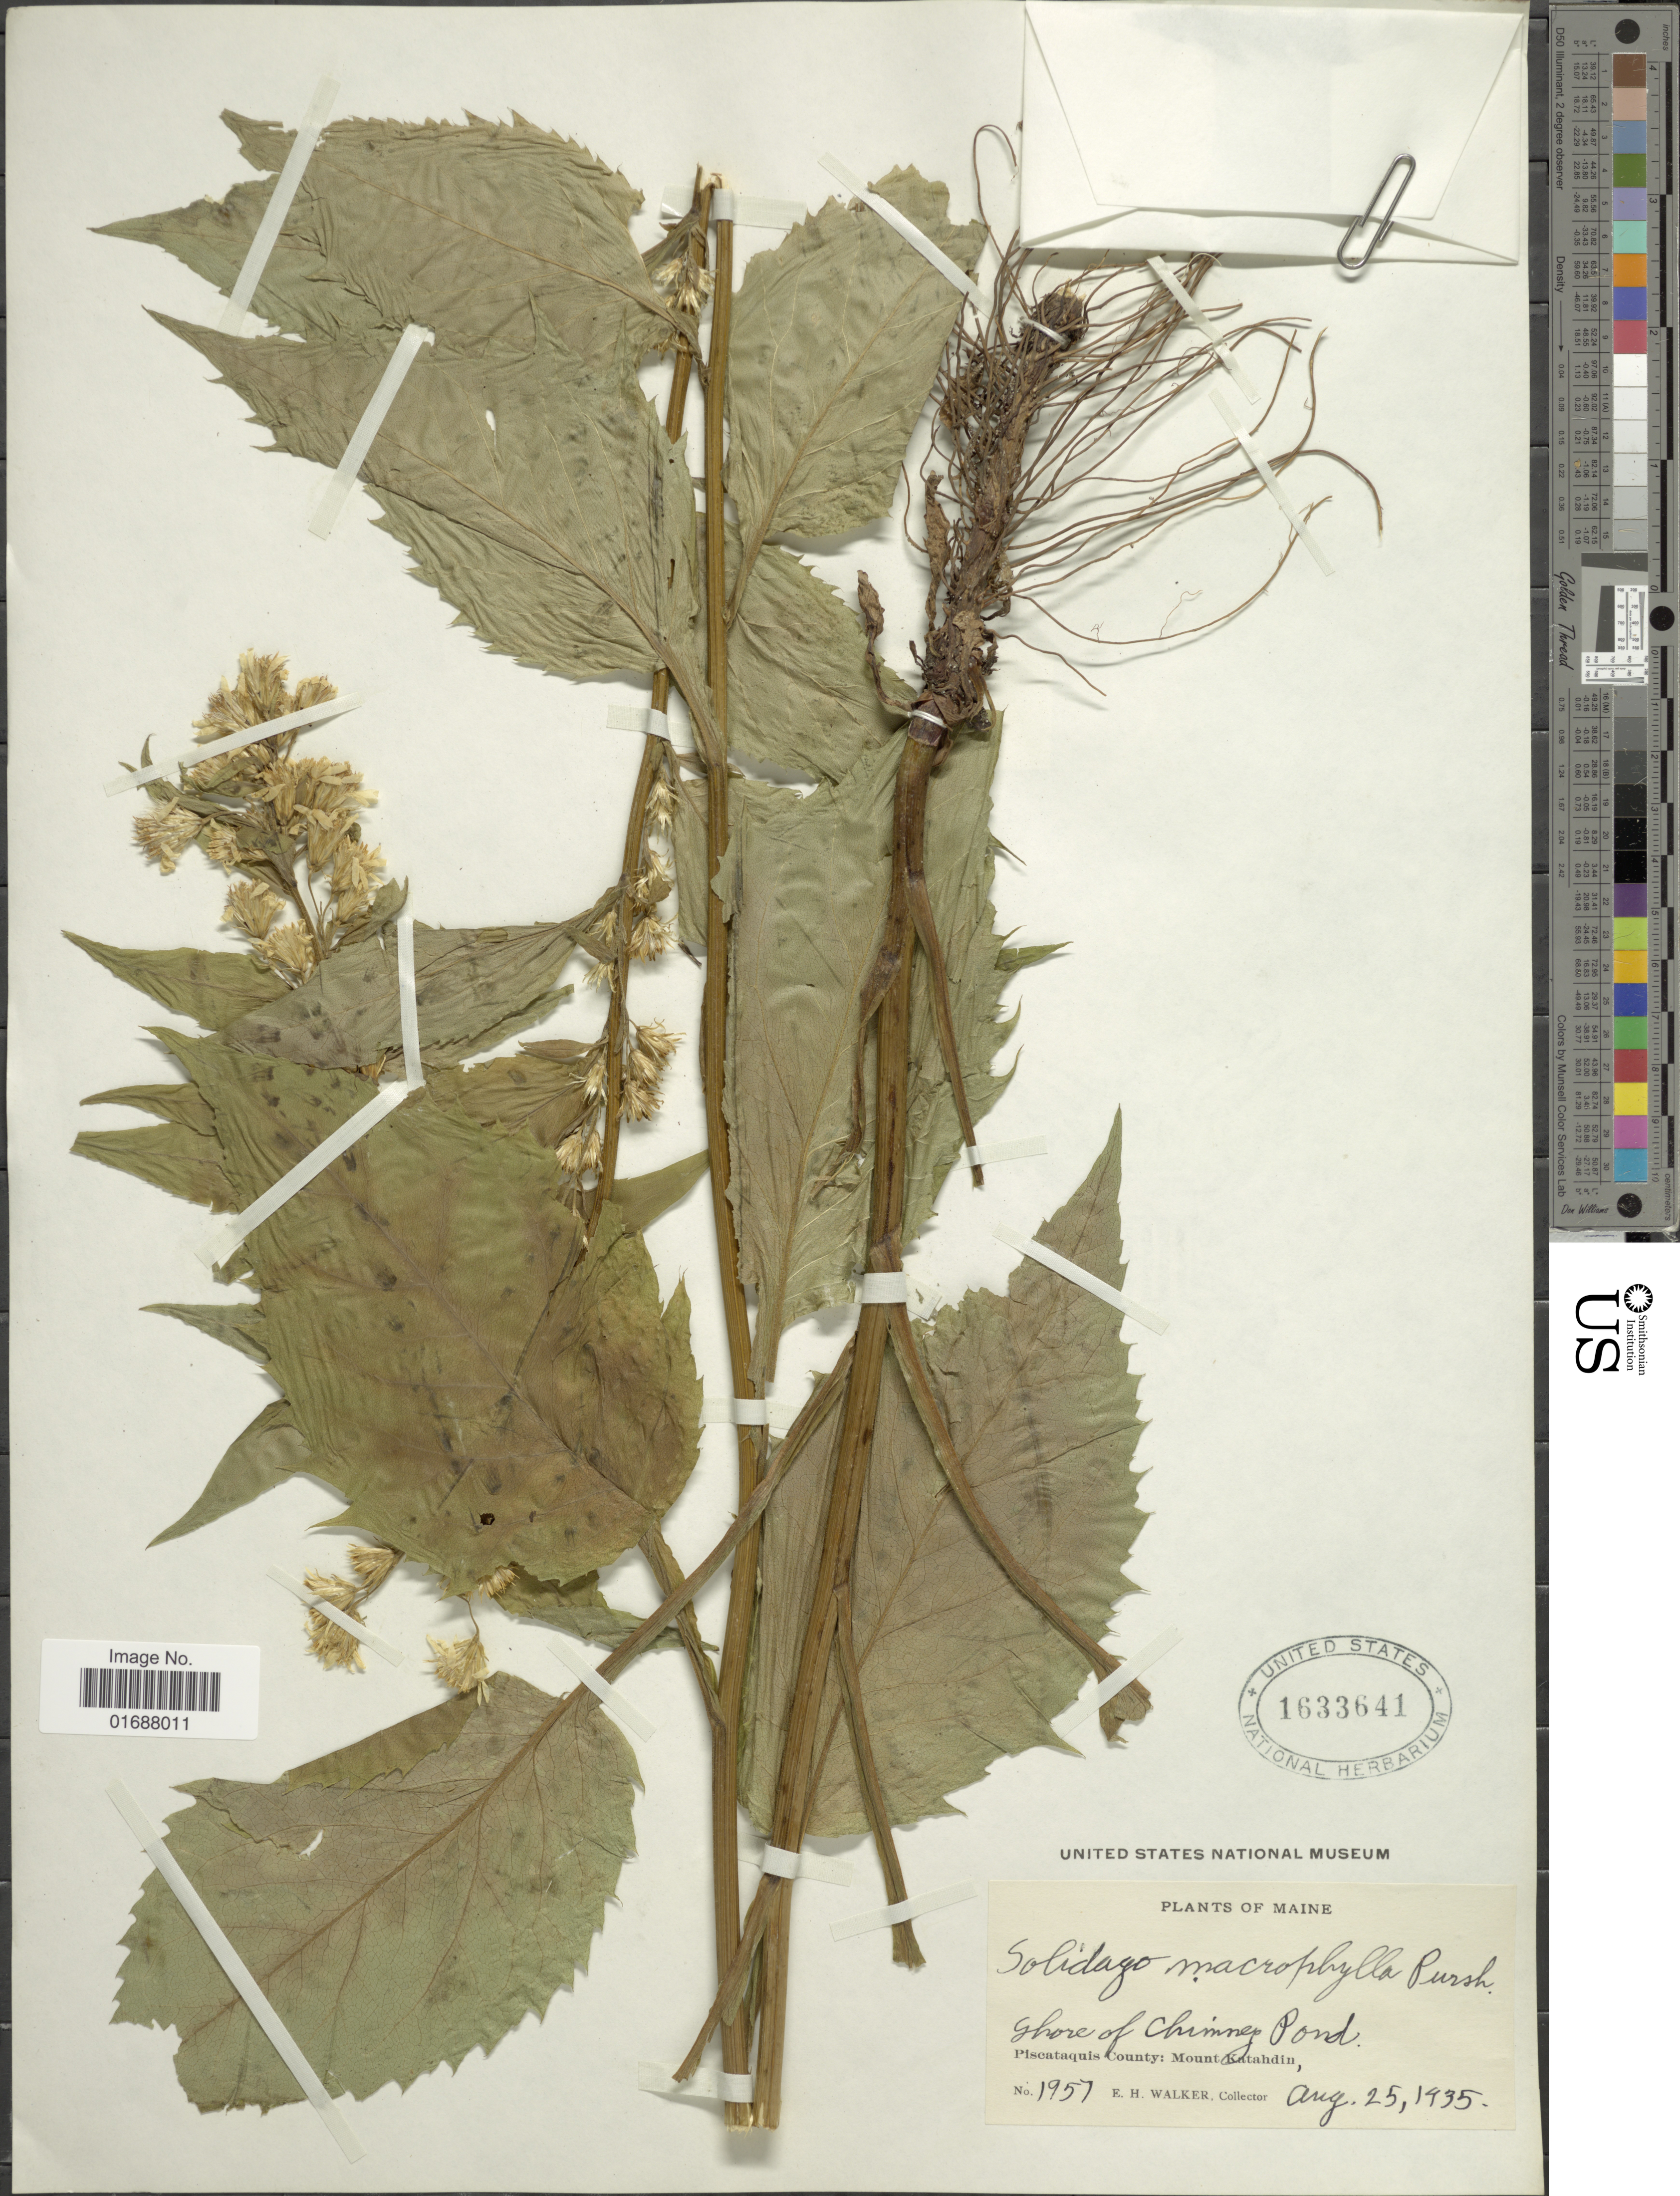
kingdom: Plantae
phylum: Tracheophyta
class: Magnoliopsida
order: Asterales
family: Asteraceae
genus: Solidago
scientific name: Solidago macrophylla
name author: Banks ex Pursh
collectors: E. H. Walker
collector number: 1957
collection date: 1935-08-25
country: United States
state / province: Maine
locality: Shore of Chimney Pond, Piscataquis County: Mount Katahdin.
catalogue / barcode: US 1633641